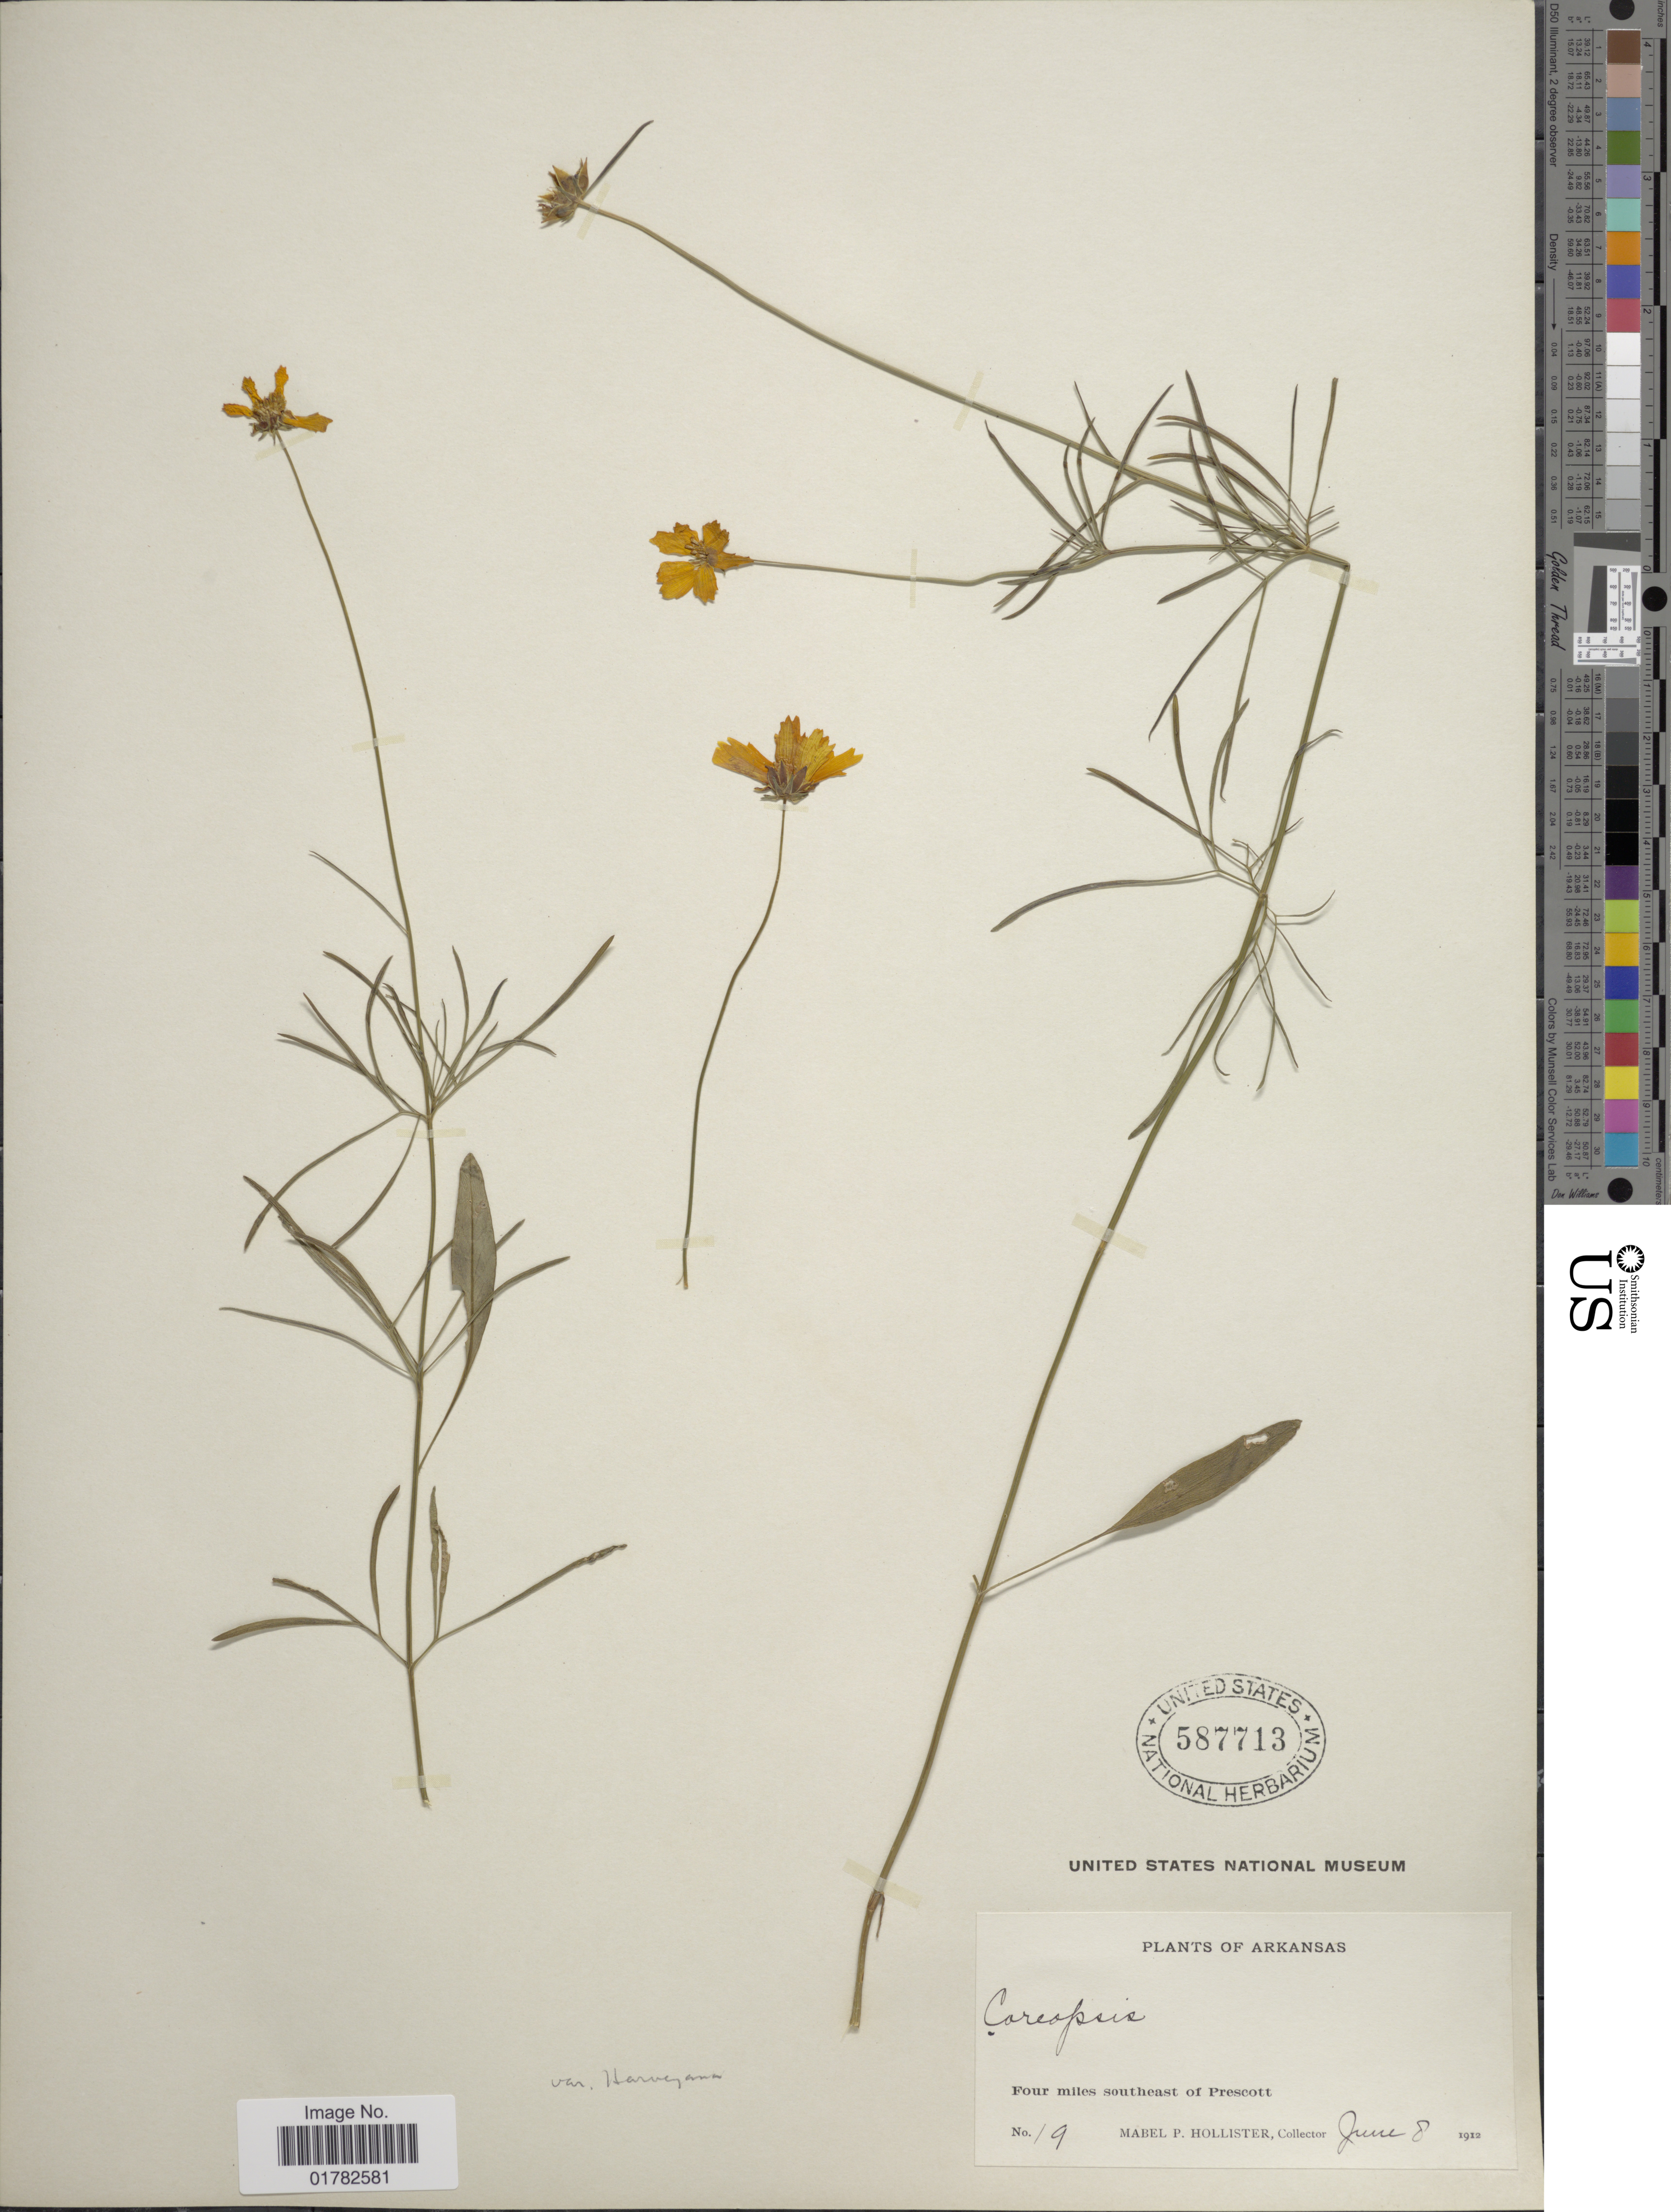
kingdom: Plantae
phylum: Tracheophyta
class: Magnoliopsida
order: Asterales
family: Asteraceae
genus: Coreopsis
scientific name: Coreopsis grandiflora var. harveyana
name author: (A. Gray) Sherff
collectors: M. Hollister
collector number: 19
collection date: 1912-06-08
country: United States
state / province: Arkansas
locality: Four miles southeast of Prescott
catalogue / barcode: US 587713